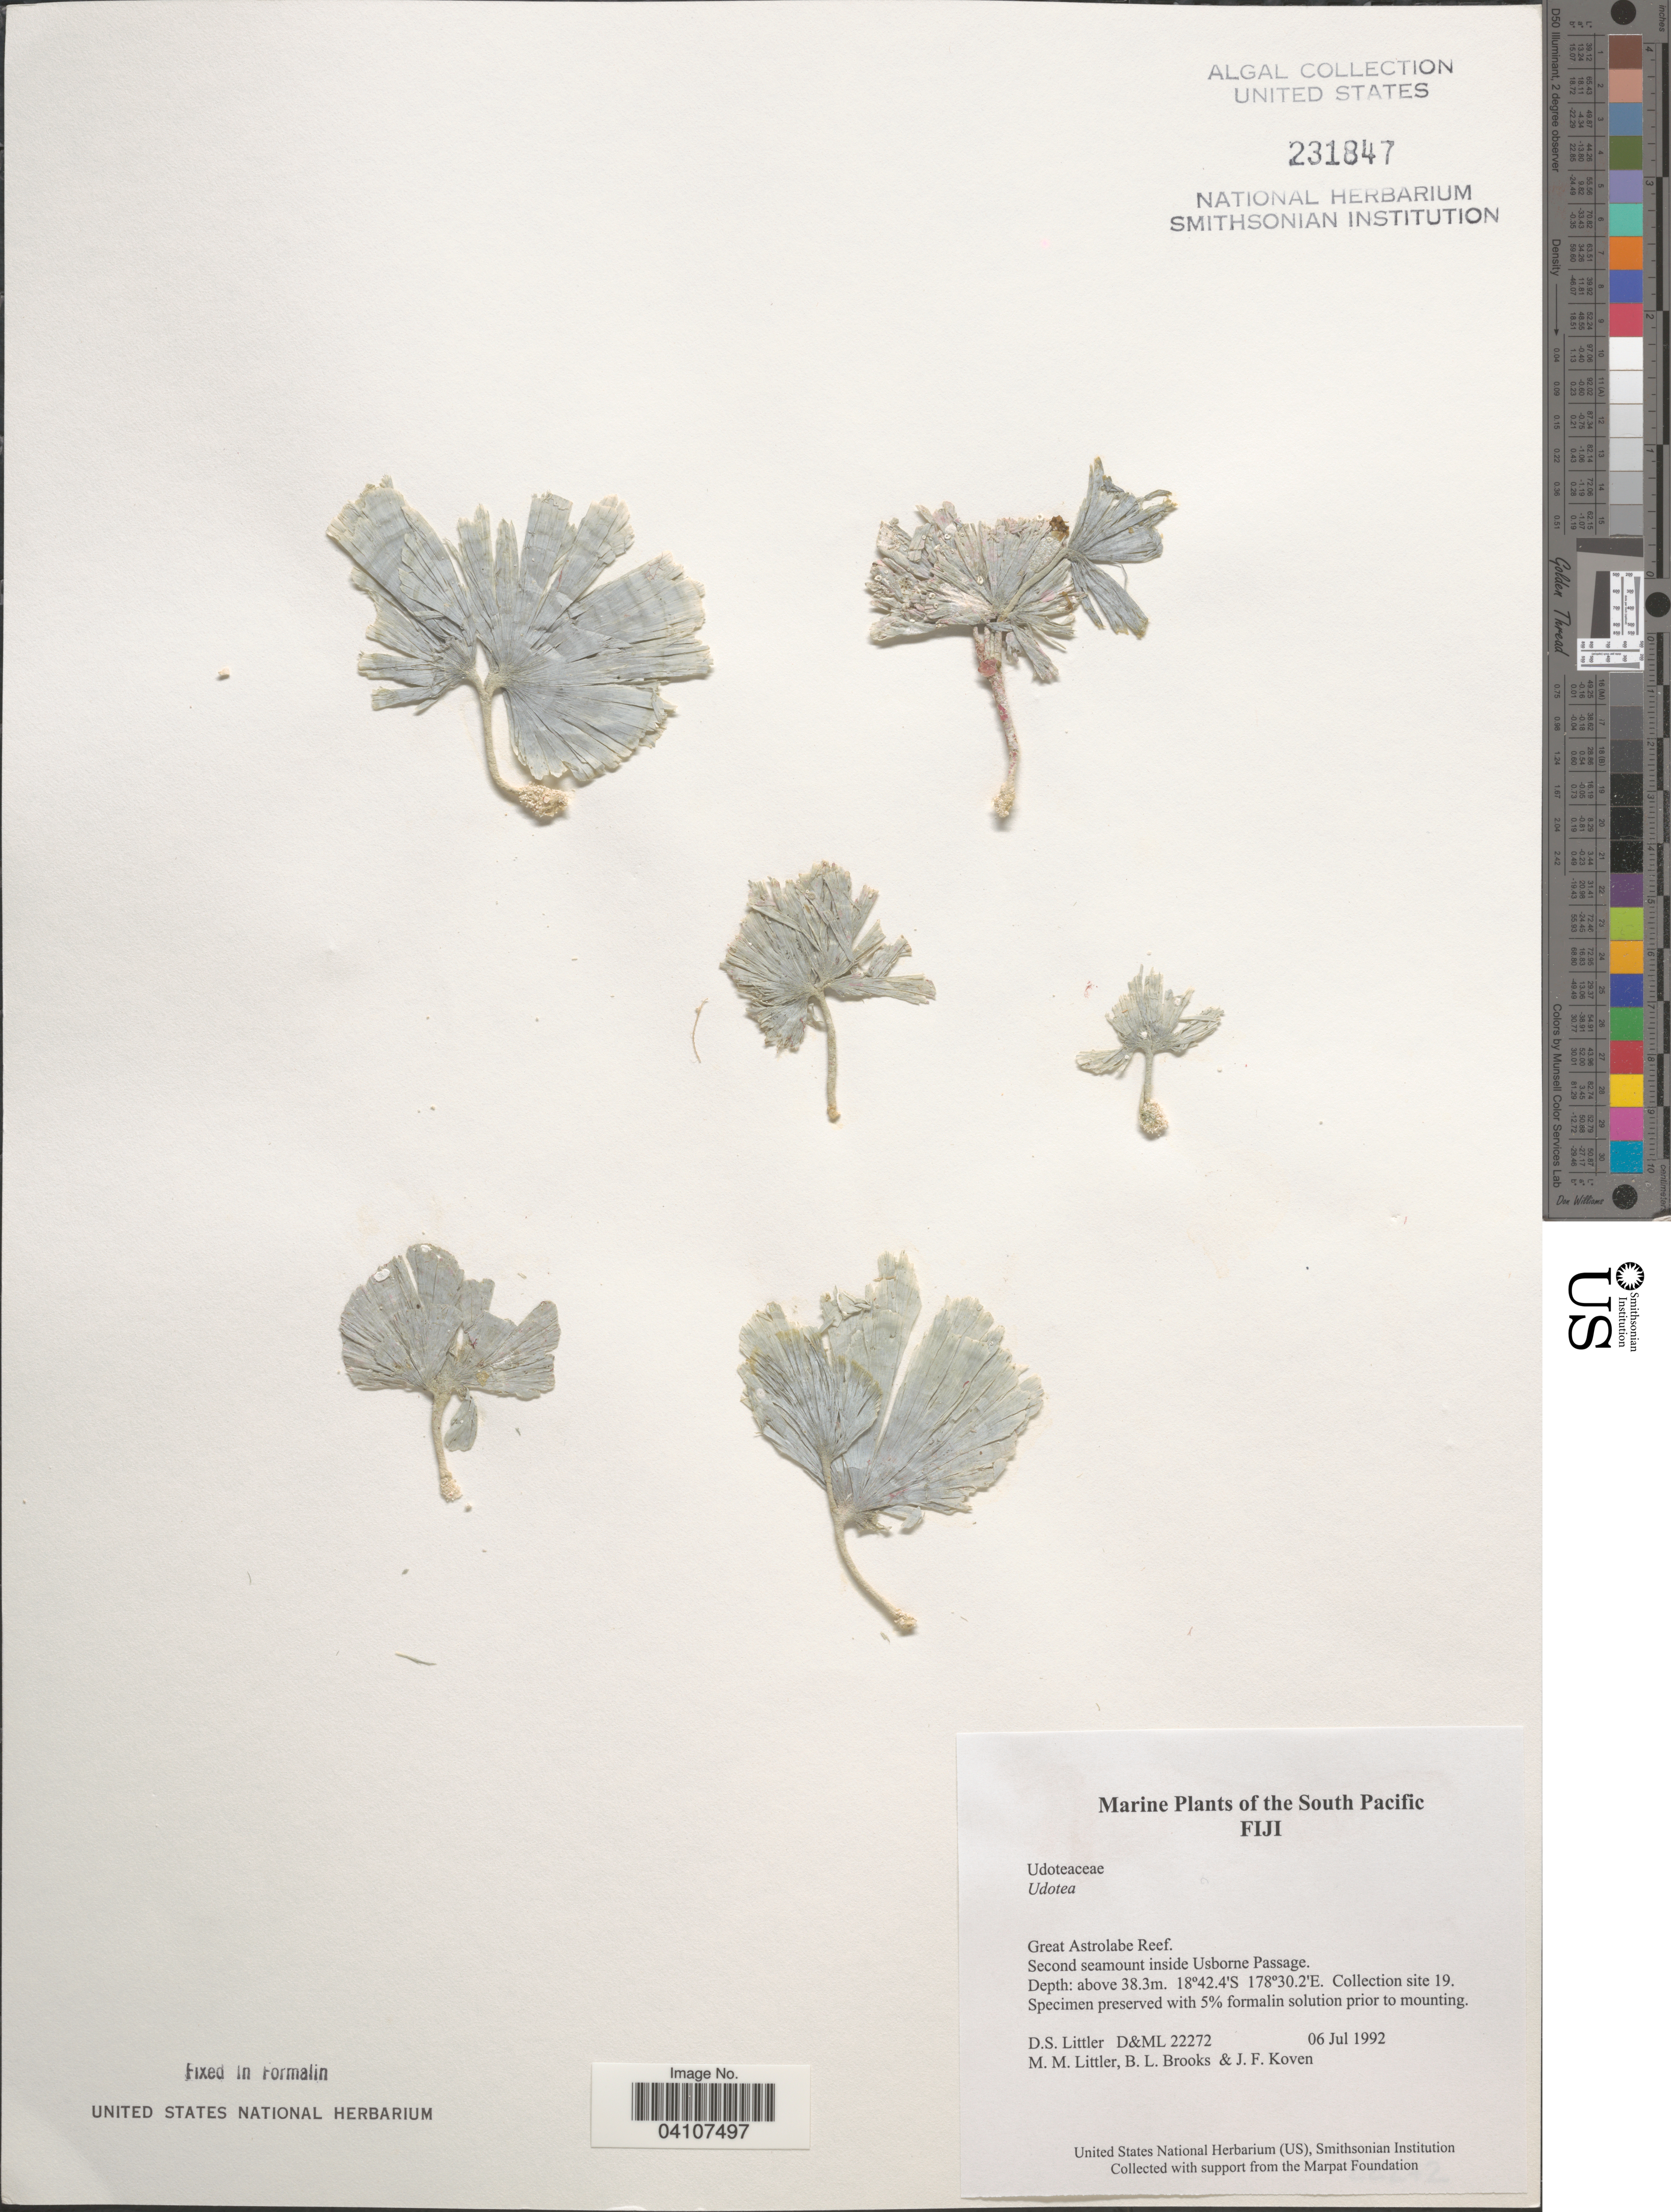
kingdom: Plantae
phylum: Chlorophyta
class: Ulvophyceae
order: Bryopsidales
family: Udoteaceae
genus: Udotea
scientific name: Udotea sp.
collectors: D. S. Littler, B. Brooks & J. Koven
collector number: D&ML 22272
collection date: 1992-07-06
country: Fiji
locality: The South Pacific. Great Astrolabe Reef. Second seamount inside Usborne Passage. Collection site 19.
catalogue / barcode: US 231847